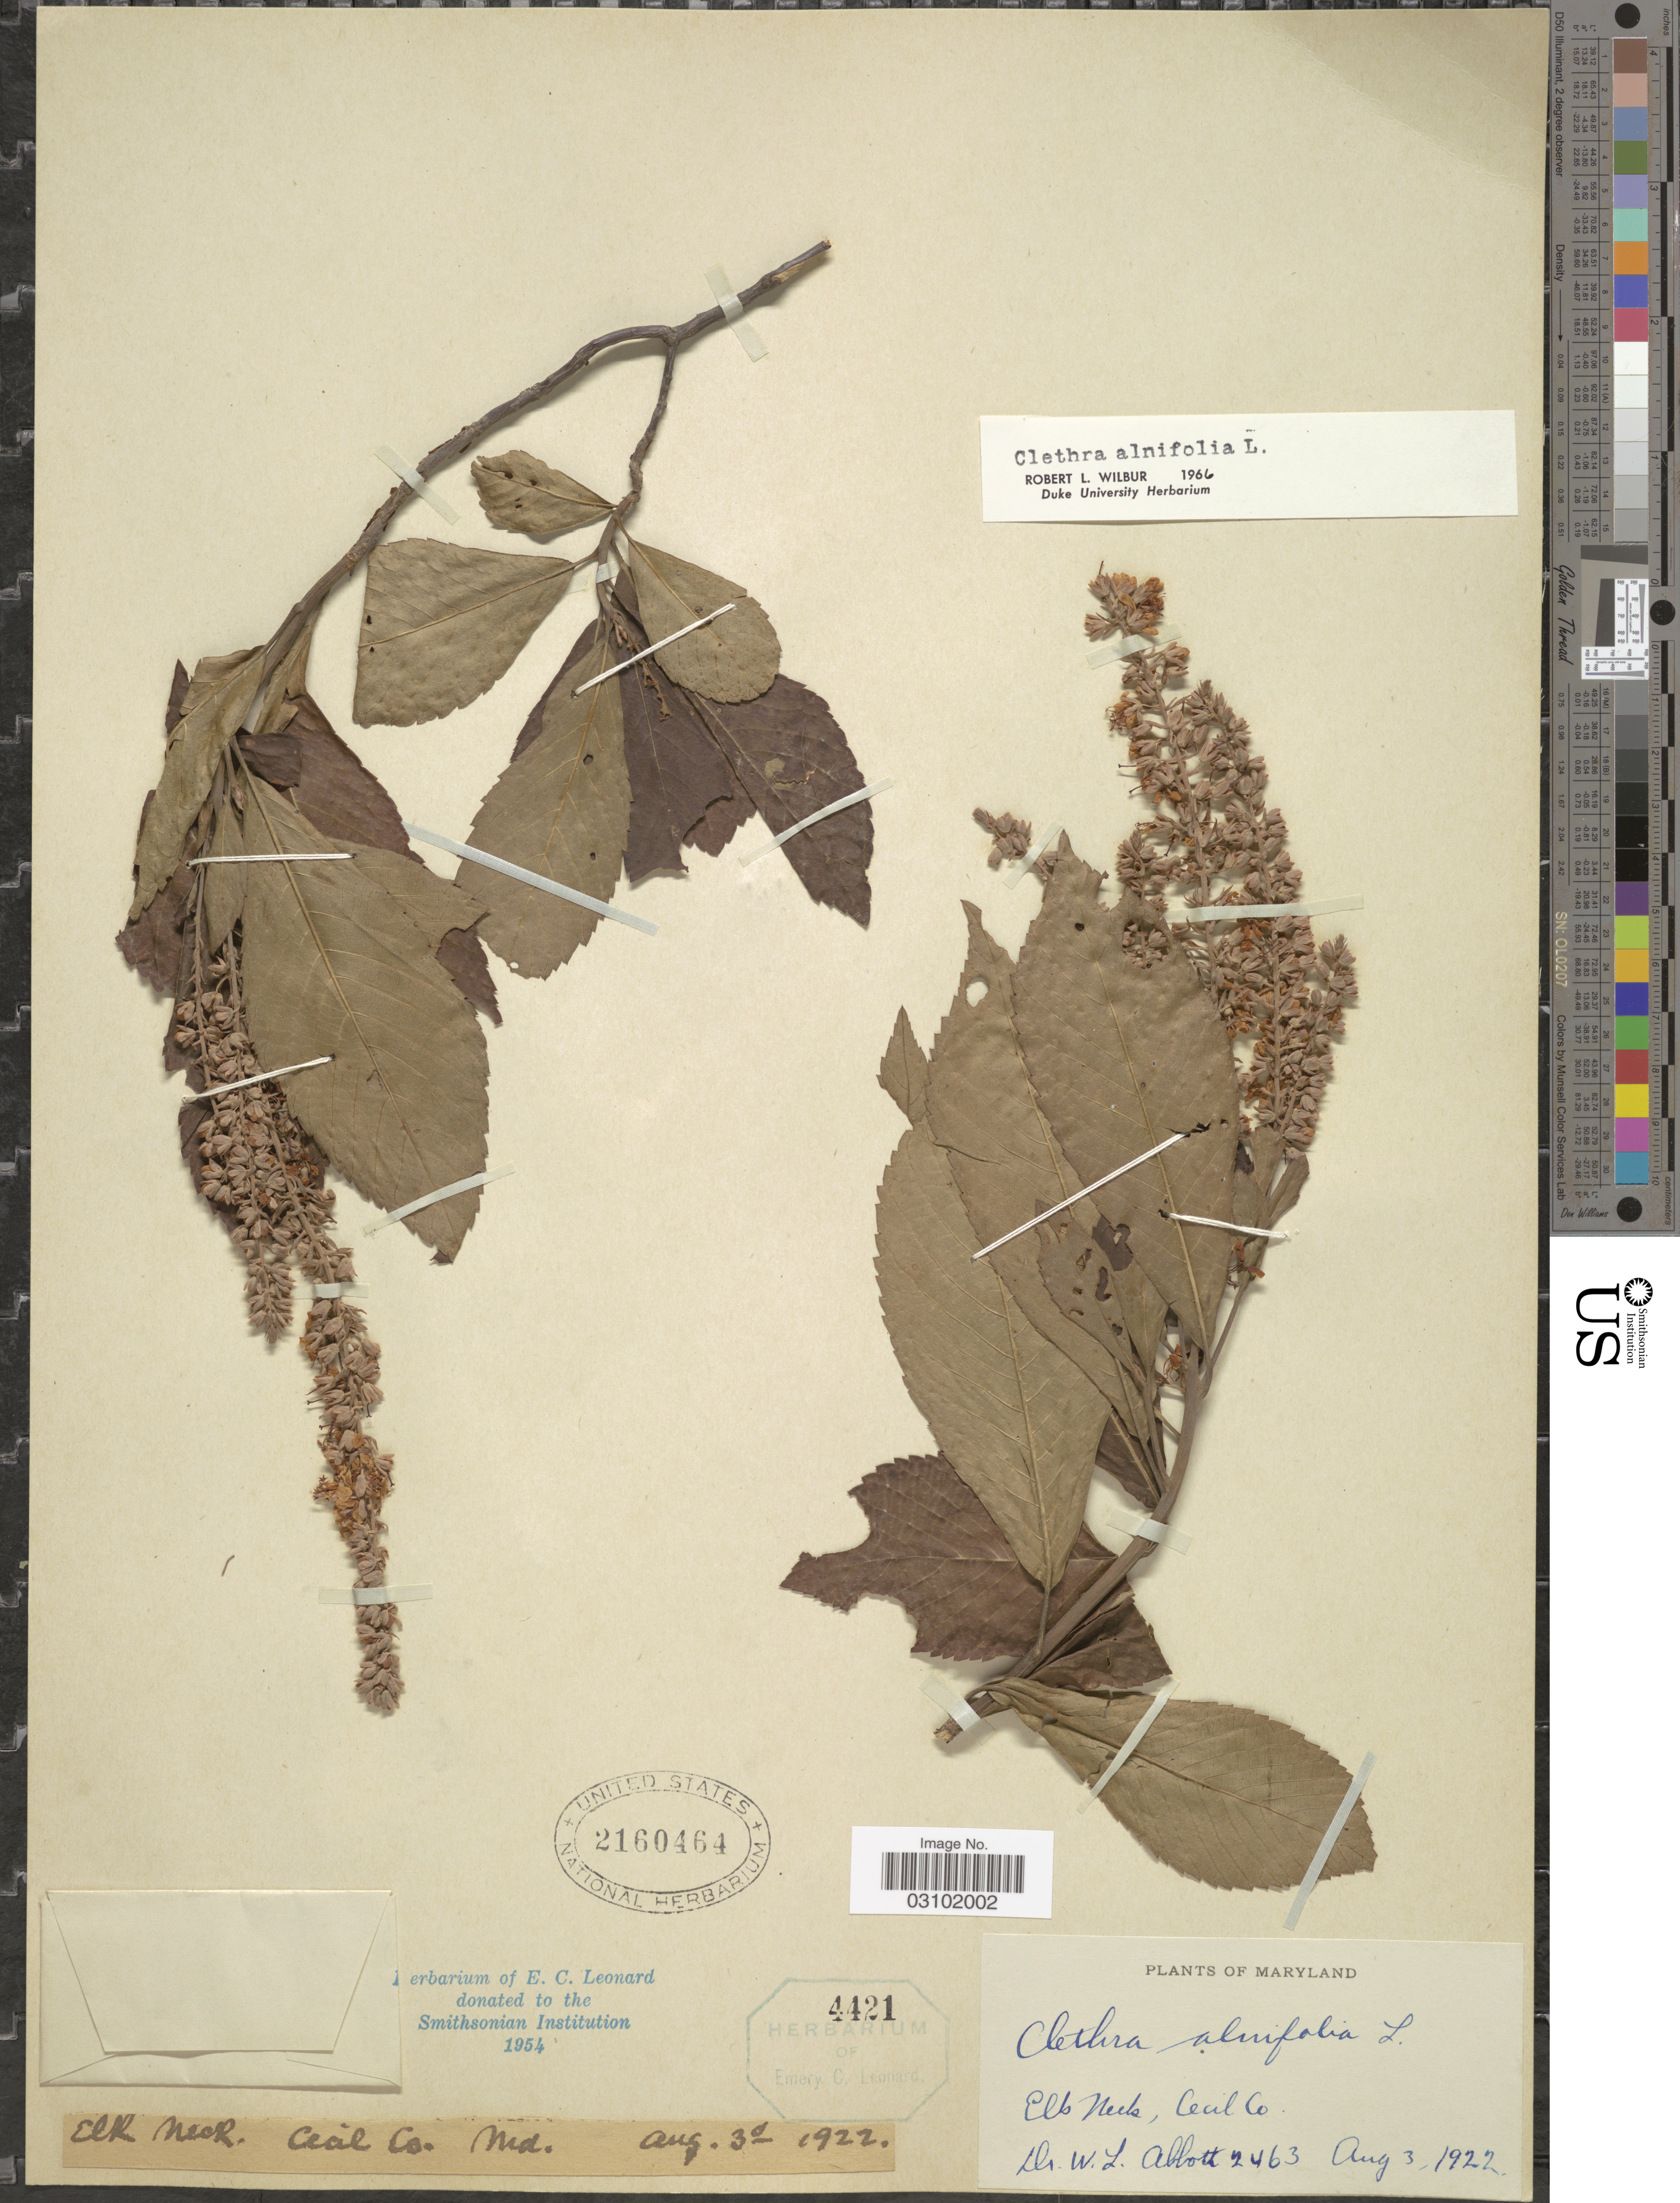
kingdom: Plantae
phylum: Tracheophyta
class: Magnoliopsida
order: Ericales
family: Clethraceae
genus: Clethra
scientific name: Clethra alnifolia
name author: L.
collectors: W. L. Abbott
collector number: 2463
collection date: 1922-08-03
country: United States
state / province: Maryland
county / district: Cecil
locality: Elk Necks, Cecil Co.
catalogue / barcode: US 2160464